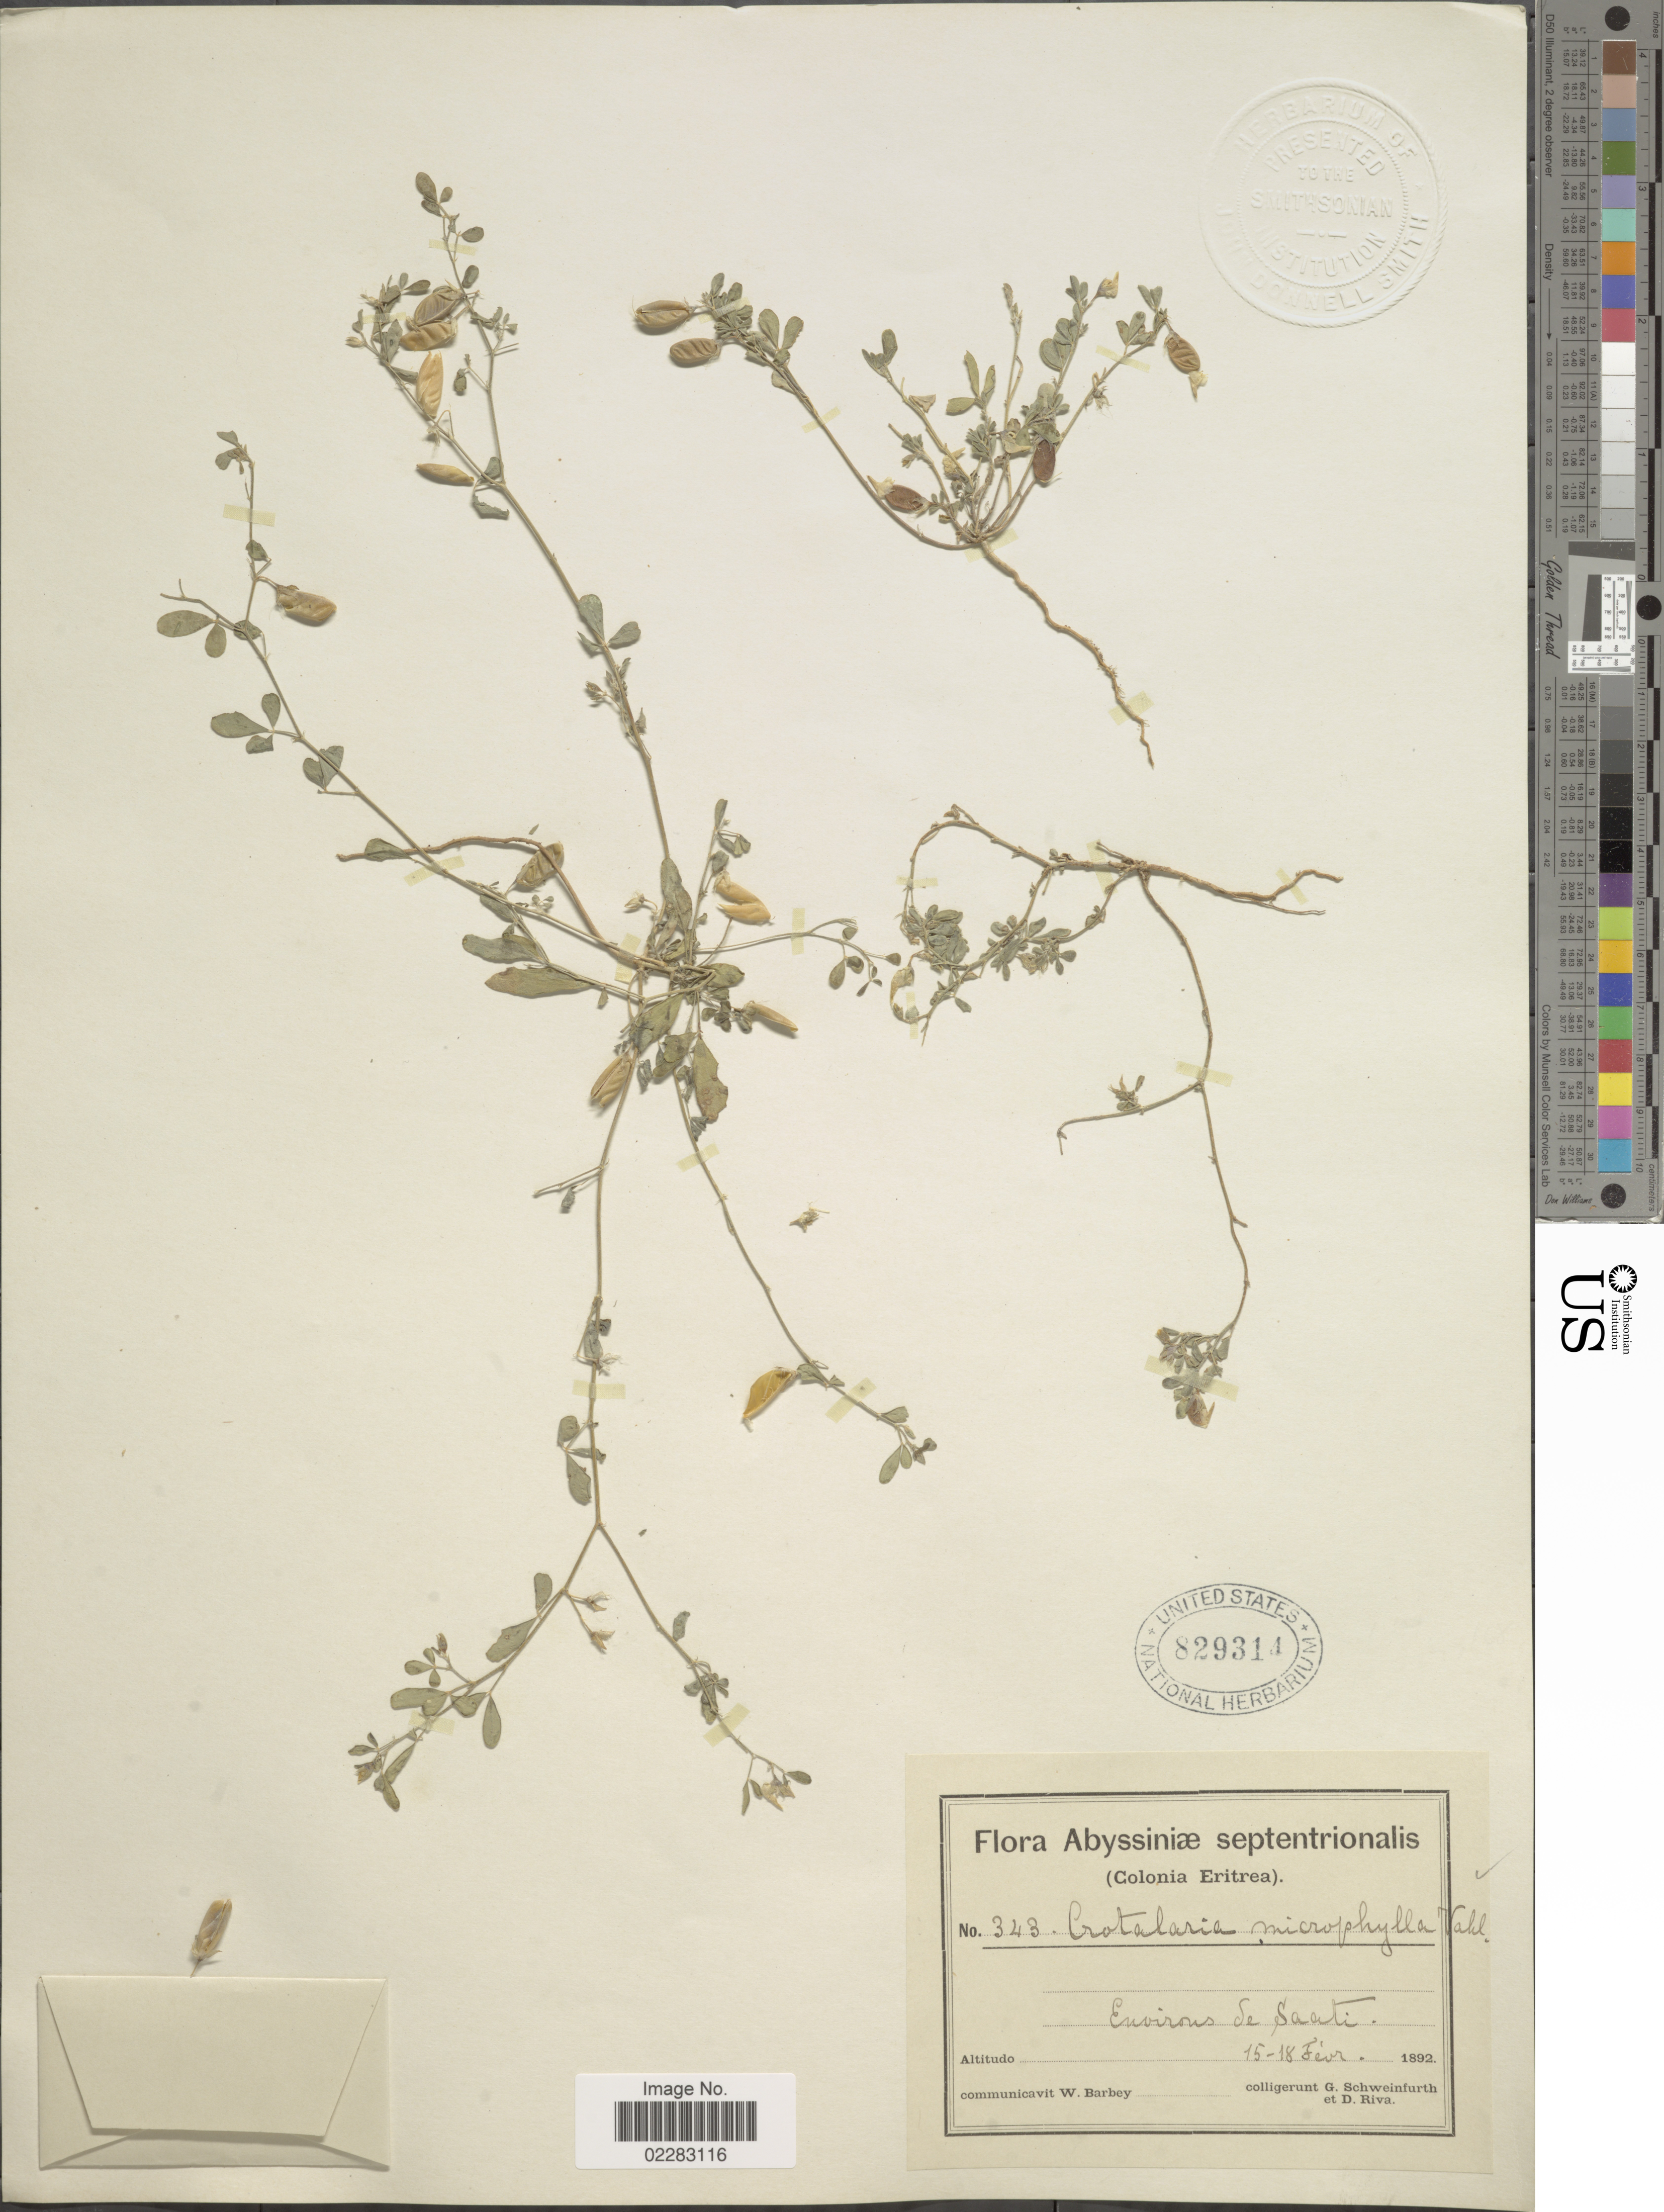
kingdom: Plantae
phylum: Tracheophyta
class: Magnoliopsida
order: Fabales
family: Fabaceae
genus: Crotalaria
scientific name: Crotalaria microphylla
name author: Vahl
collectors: G. A. Schweinfurth & D. Riva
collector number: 343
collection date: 1892-02-15/1892-02-18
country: Eritrea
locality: Abyssiniae septentrionalis, Environs de Saati.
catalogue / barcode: US 829314